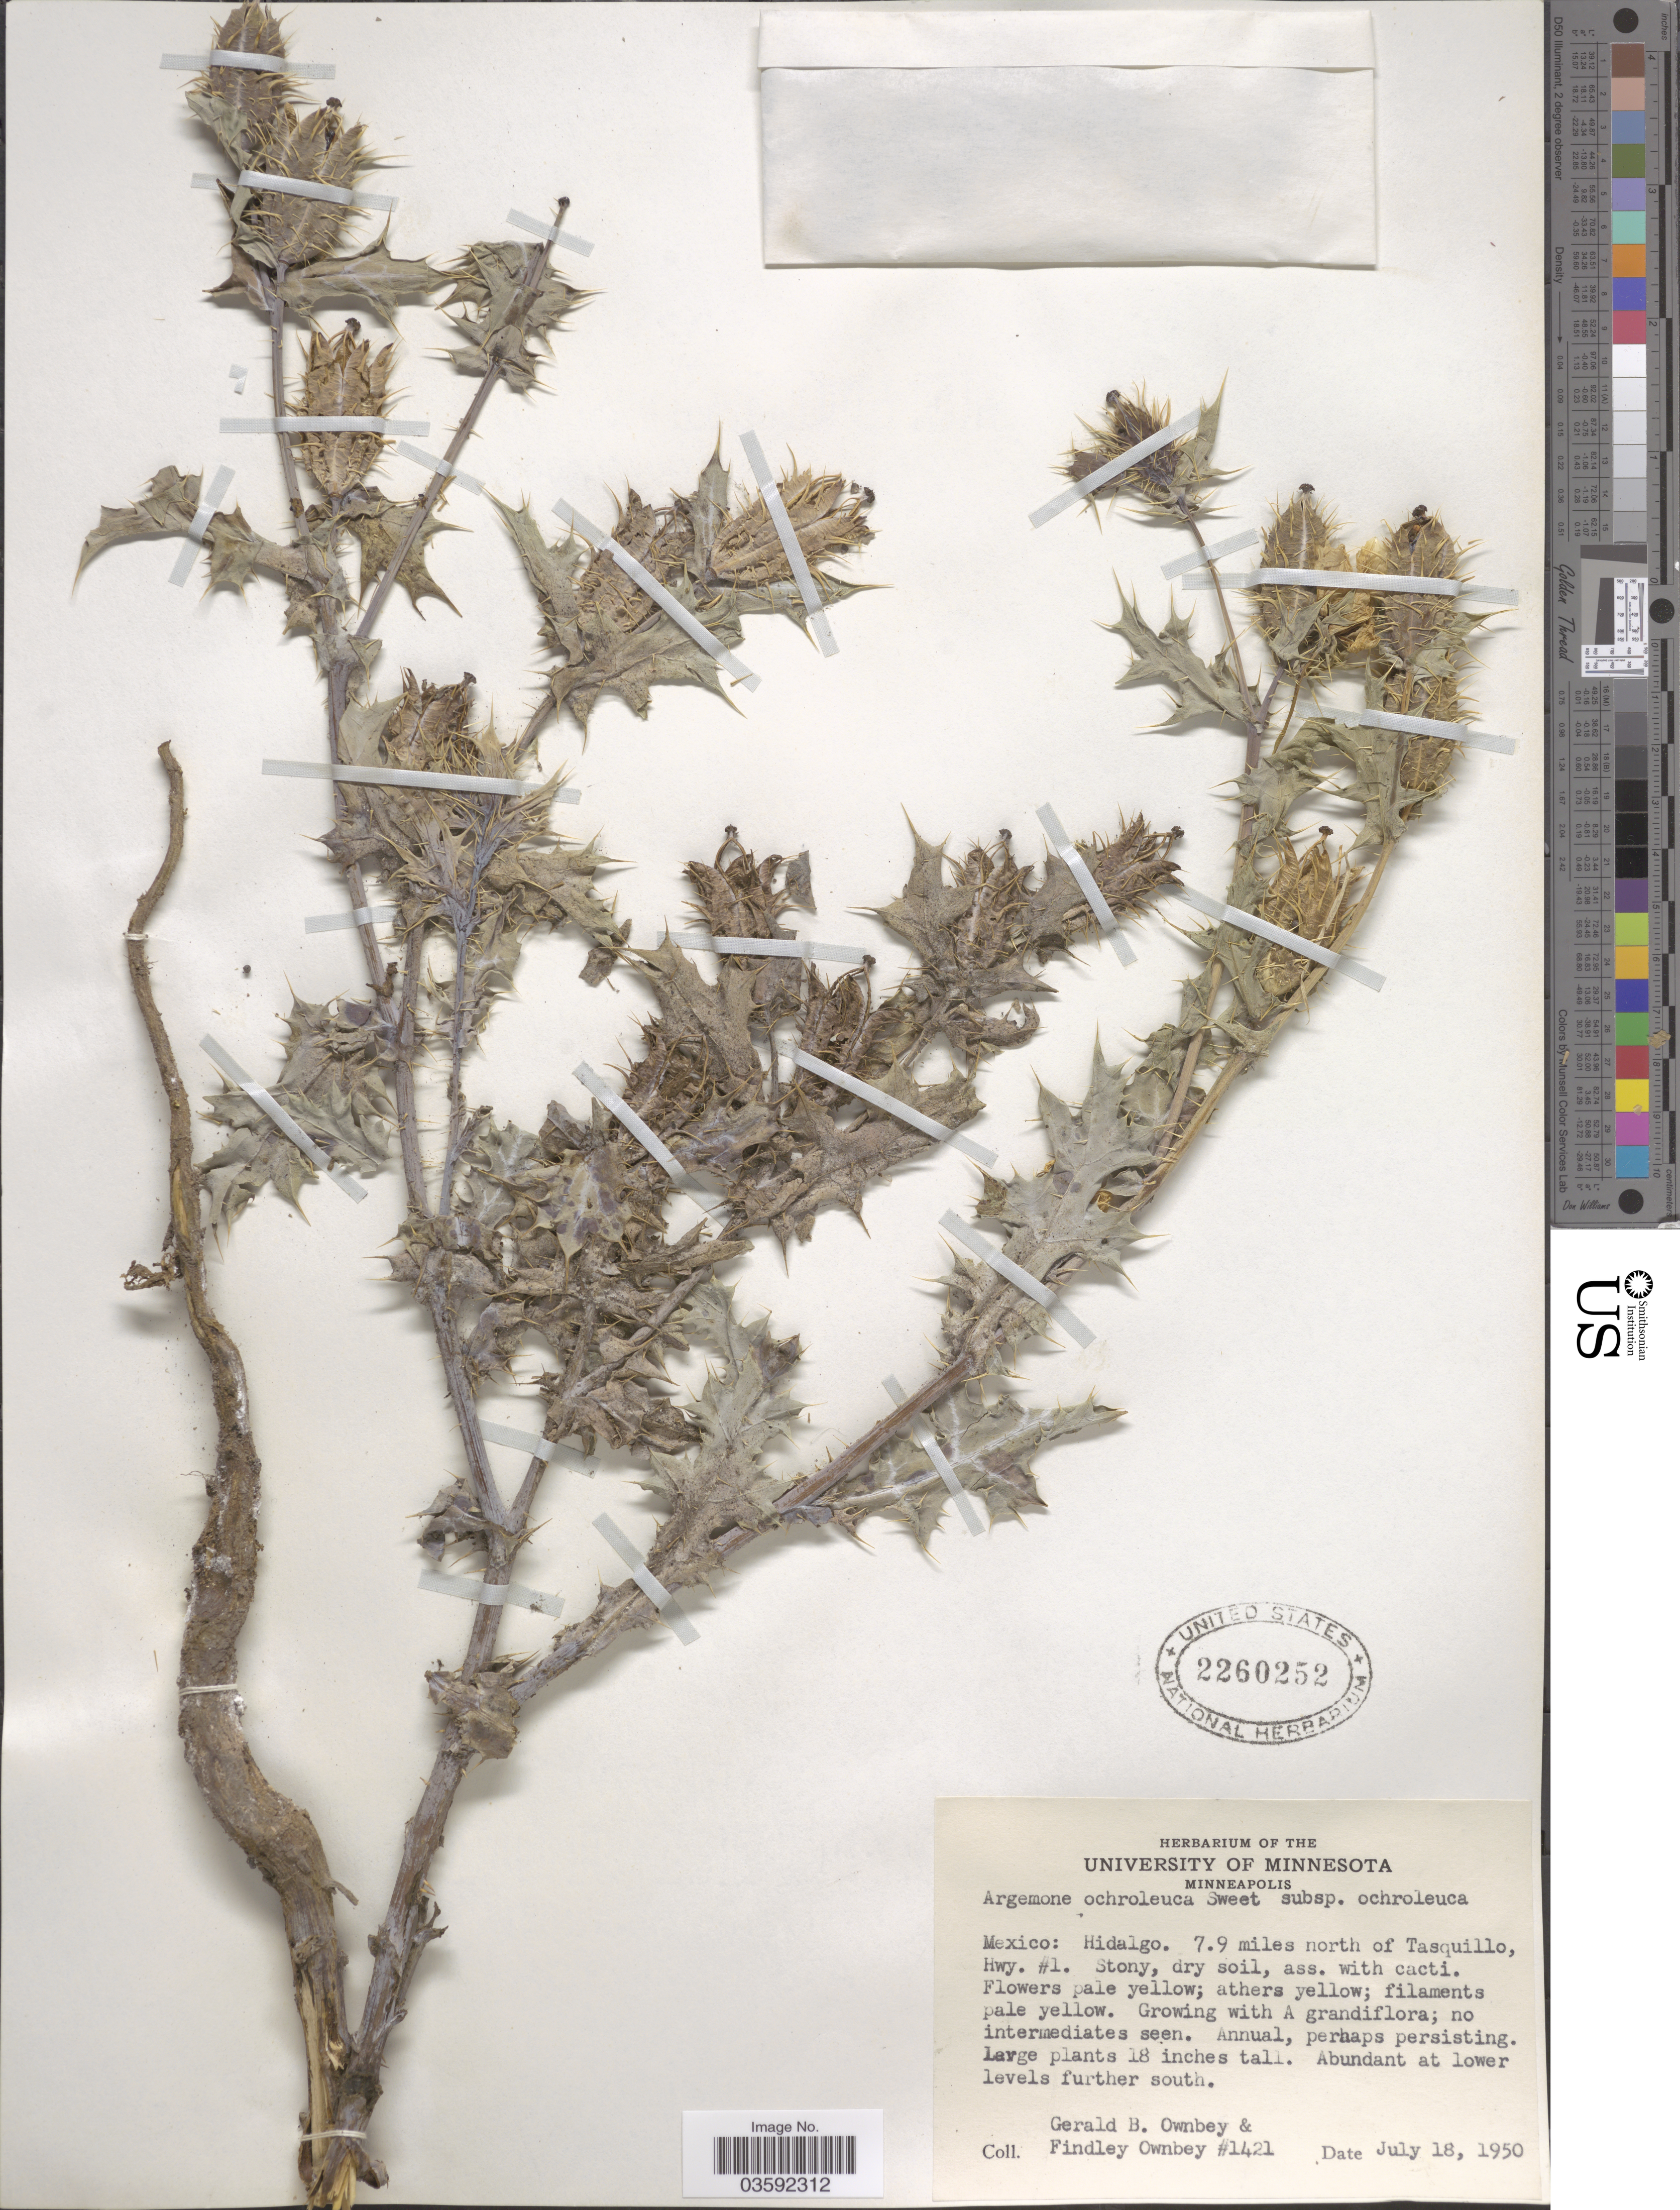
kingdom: Plantae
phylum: Tracheophyta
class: Magnoliopsida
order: Ranunculales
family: Papaveraceae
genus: Argemone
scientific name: Argemone ochroleuca subsp. ochroleuca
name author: Sweet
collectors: G. B. Ownbey & F. Ownbey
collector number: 1421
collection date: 1950-07-18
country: Mexico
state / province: Hidalgo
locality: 7.9 miles north of Tasquillo, Hwy. #1.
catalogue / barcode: US 2260252